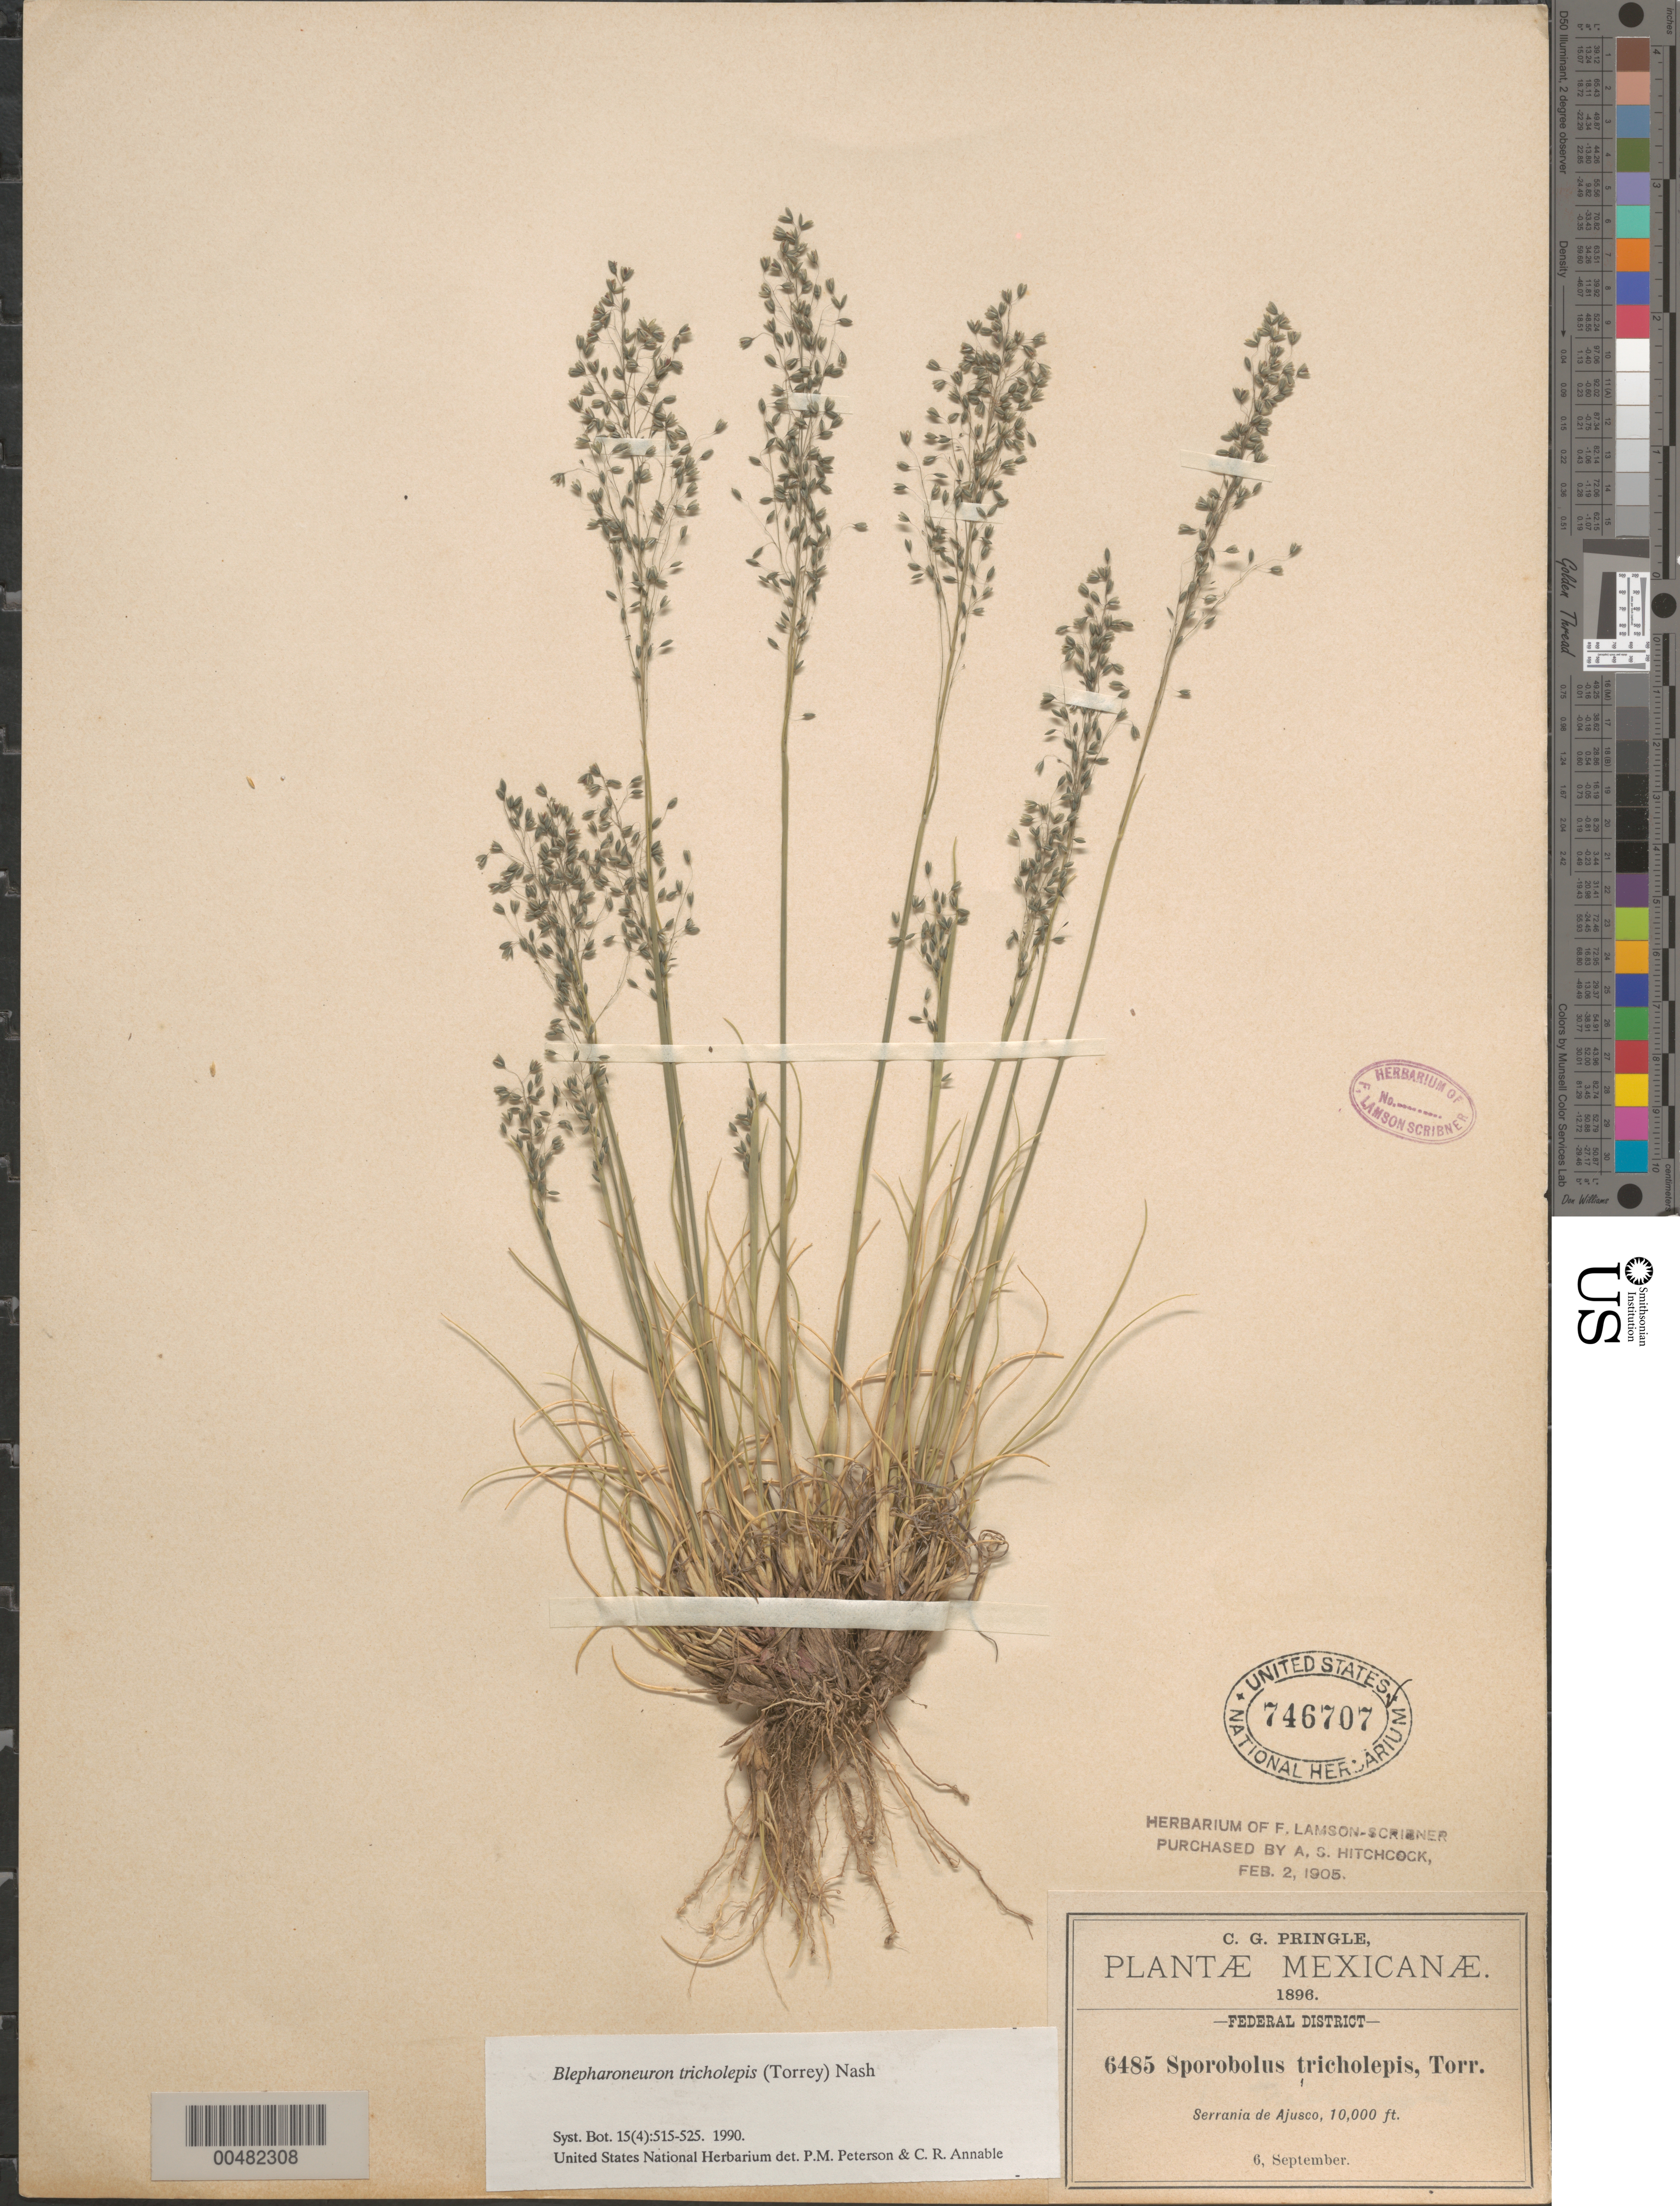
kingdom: Plantae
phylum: Tracheophyta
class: Liliopsida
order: Poales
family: Poaceae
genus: Blepharoneuron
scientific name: Blepharoneuron tricholepis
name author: (Torr.) Nash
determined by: Peterson, P. M.; Annable, C. R.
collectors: C. G. Pringle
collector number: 6485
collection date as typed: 6 Sep 1896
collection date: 1896-09-06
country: Mexico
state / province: Distrito Federal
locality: Serrania de Ajusco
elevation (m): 3048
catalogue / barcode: US 746707